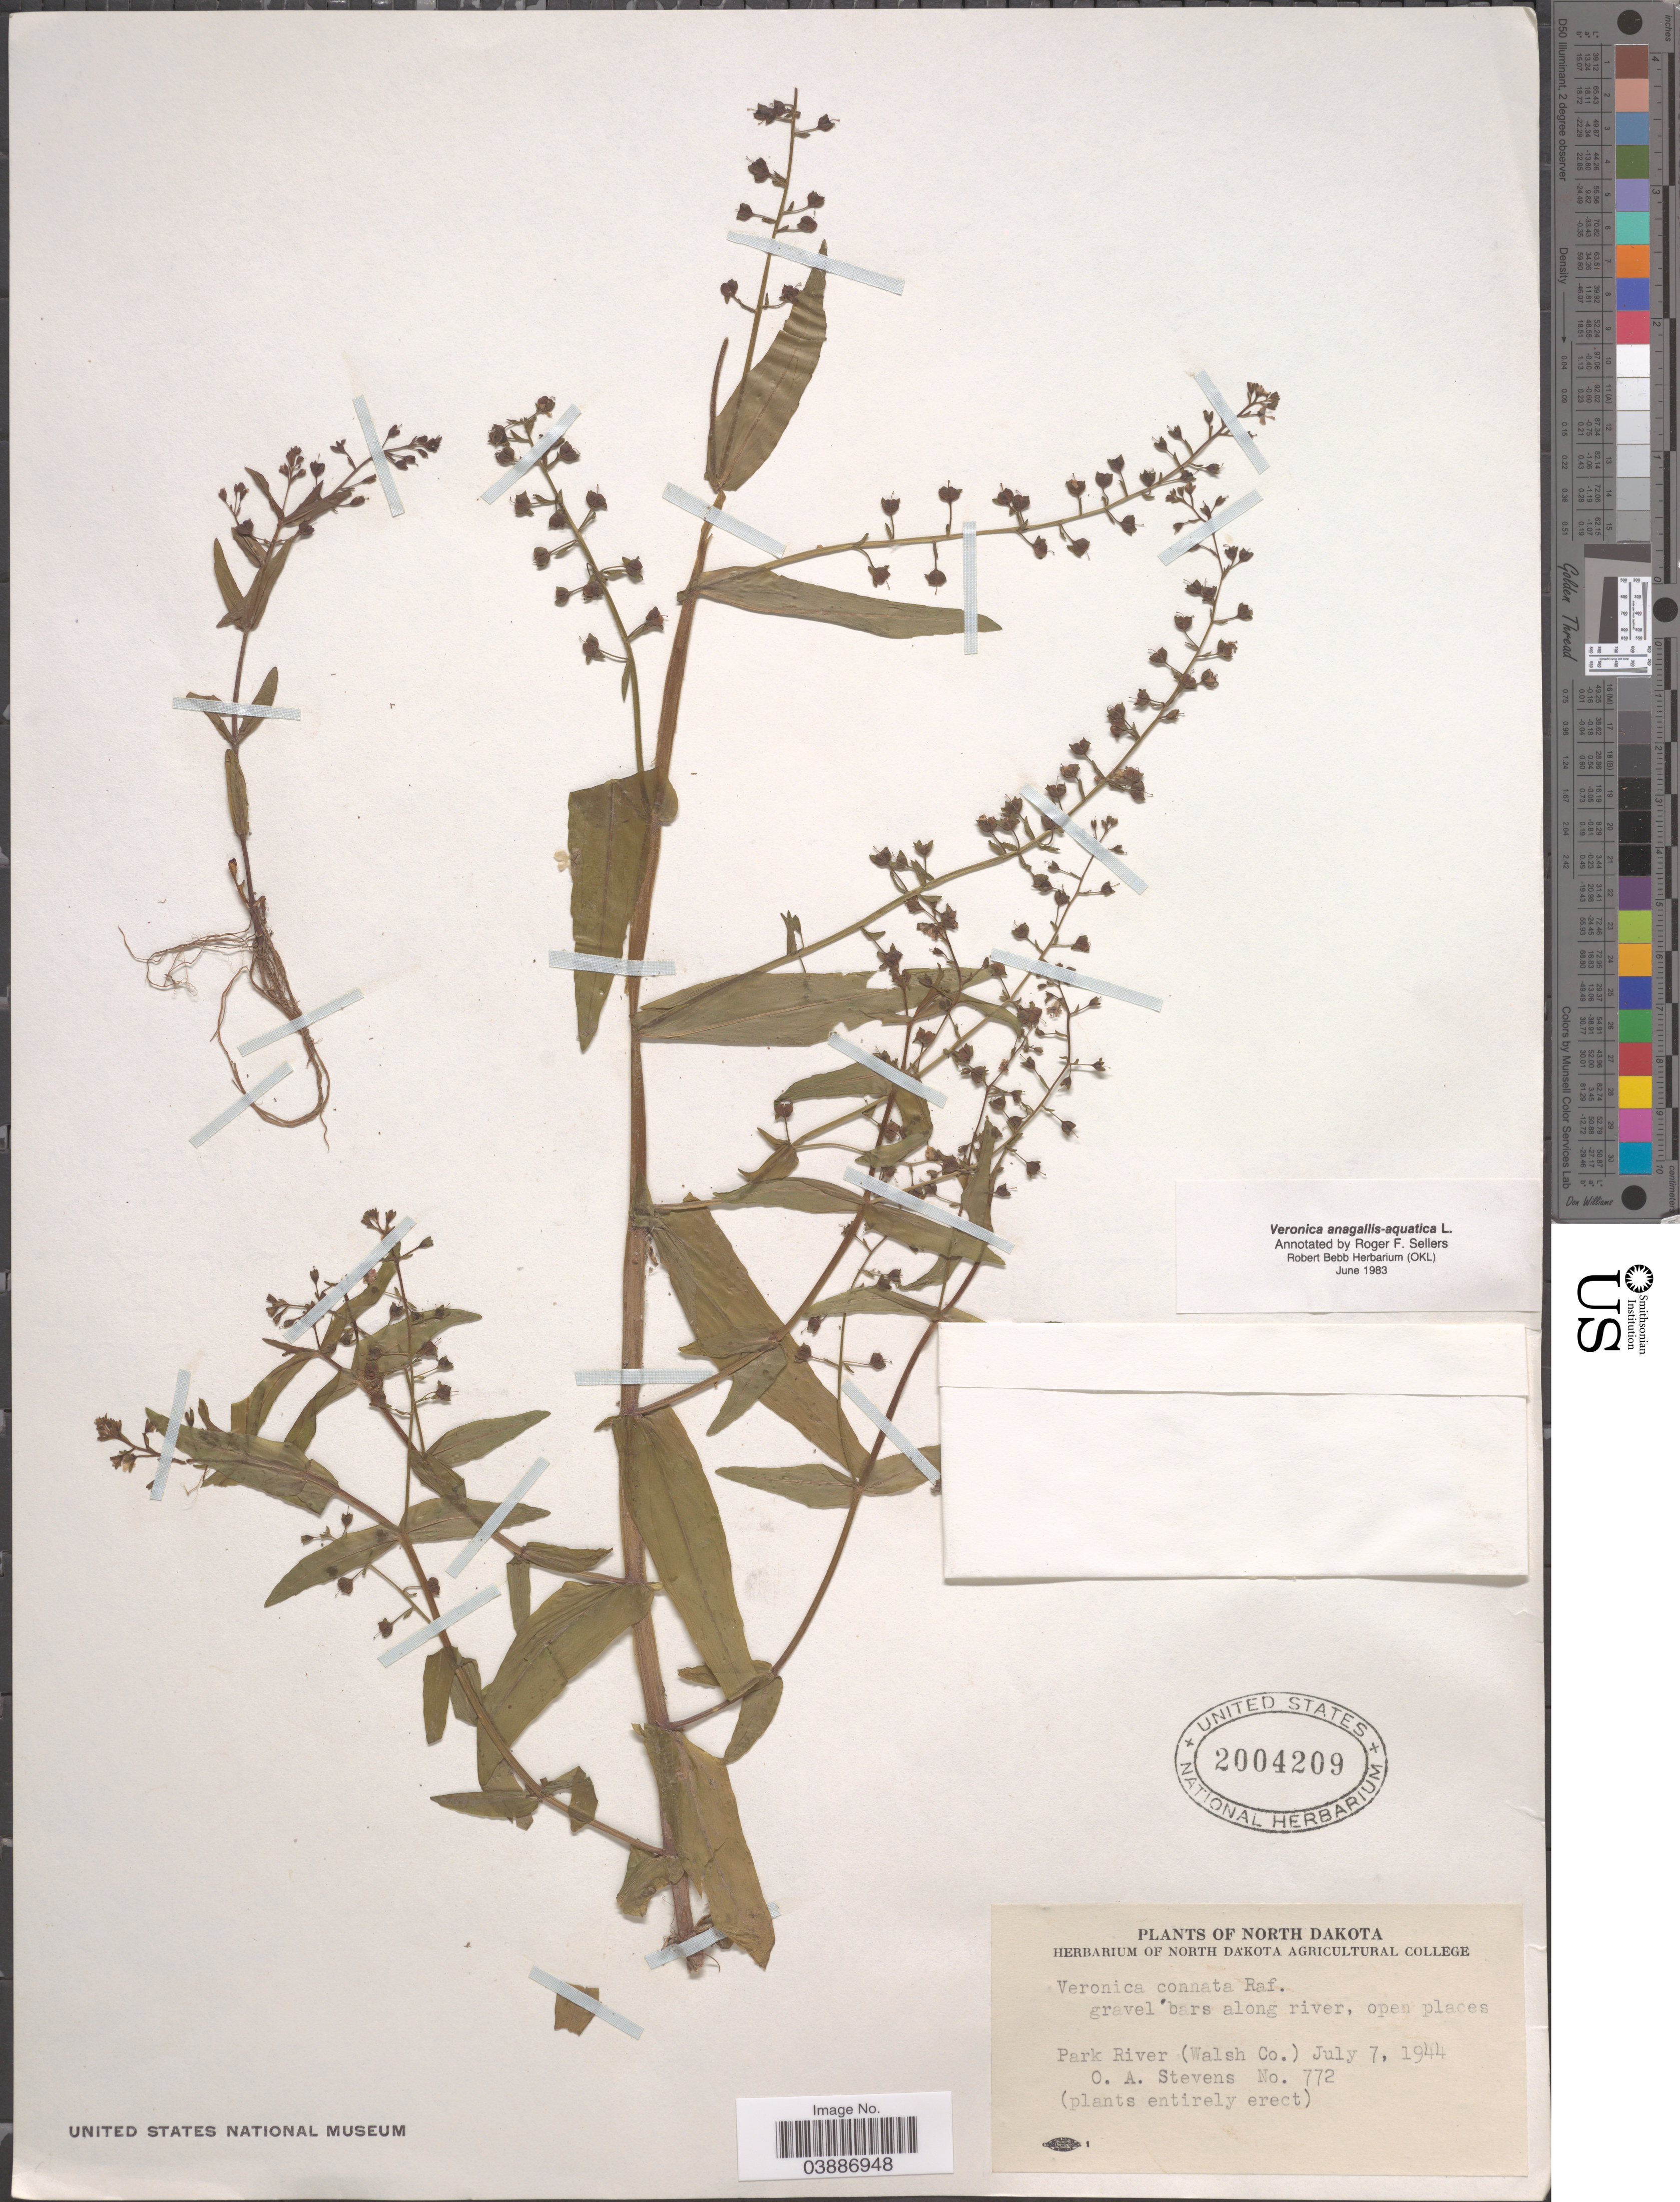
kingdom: Plantae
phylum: Tracheophyta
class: Magnoliopsida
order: Lamiales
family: Plantaginaceae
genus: Veronica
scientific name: Veronica anagallis-aquatica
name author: L.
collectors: O. A. Stevens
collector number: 772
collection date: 1944-07-07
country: United States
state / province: North Dakota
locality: Park River (Walsh Co.).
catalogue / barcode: US 2004209